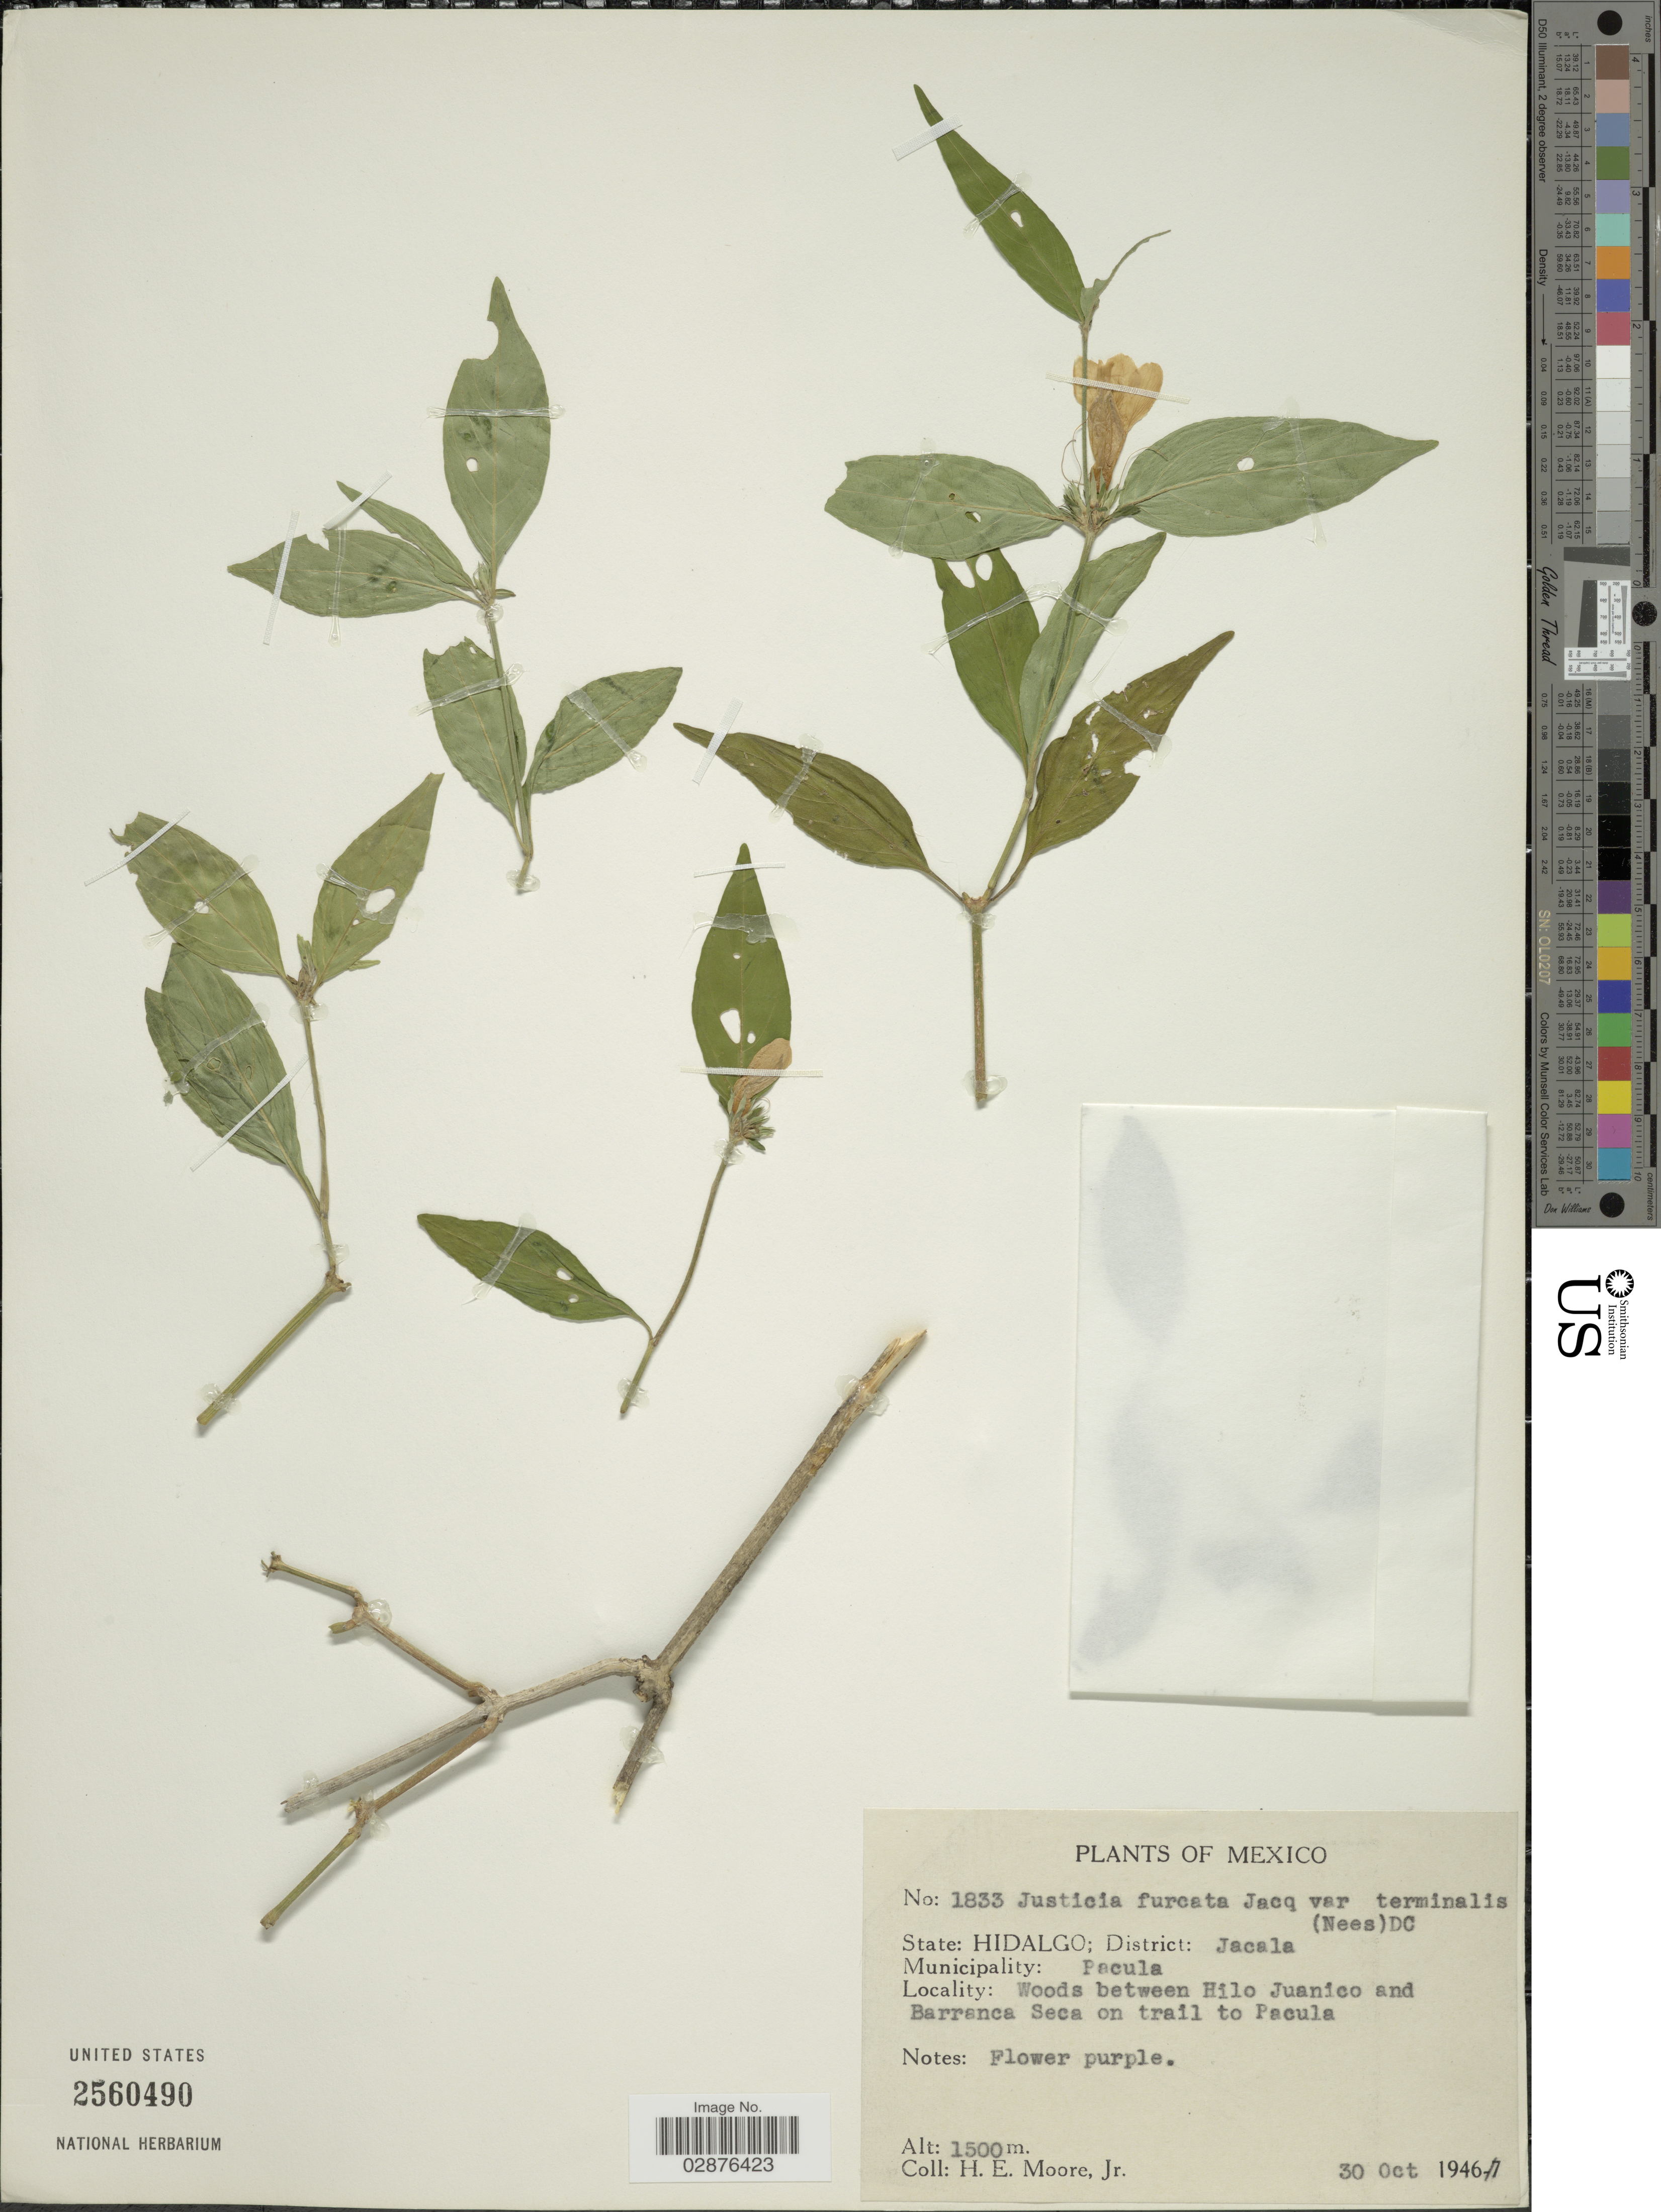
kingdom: Plantae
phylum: Tracheophyta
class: Magnoliopsida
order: Lamiales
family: Acanthaceae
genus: Justicia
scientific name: Justicia furcata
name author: Lam.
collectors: H. Moore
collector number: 1833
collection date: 1946-10-30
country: Mexico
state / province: Hidalgo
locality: District: Jacala. Municipality: Pacula. Woods between Hilo Juanico and Barranca Seca on trail to Pacula.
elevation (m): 1500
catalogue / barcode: US 2560490